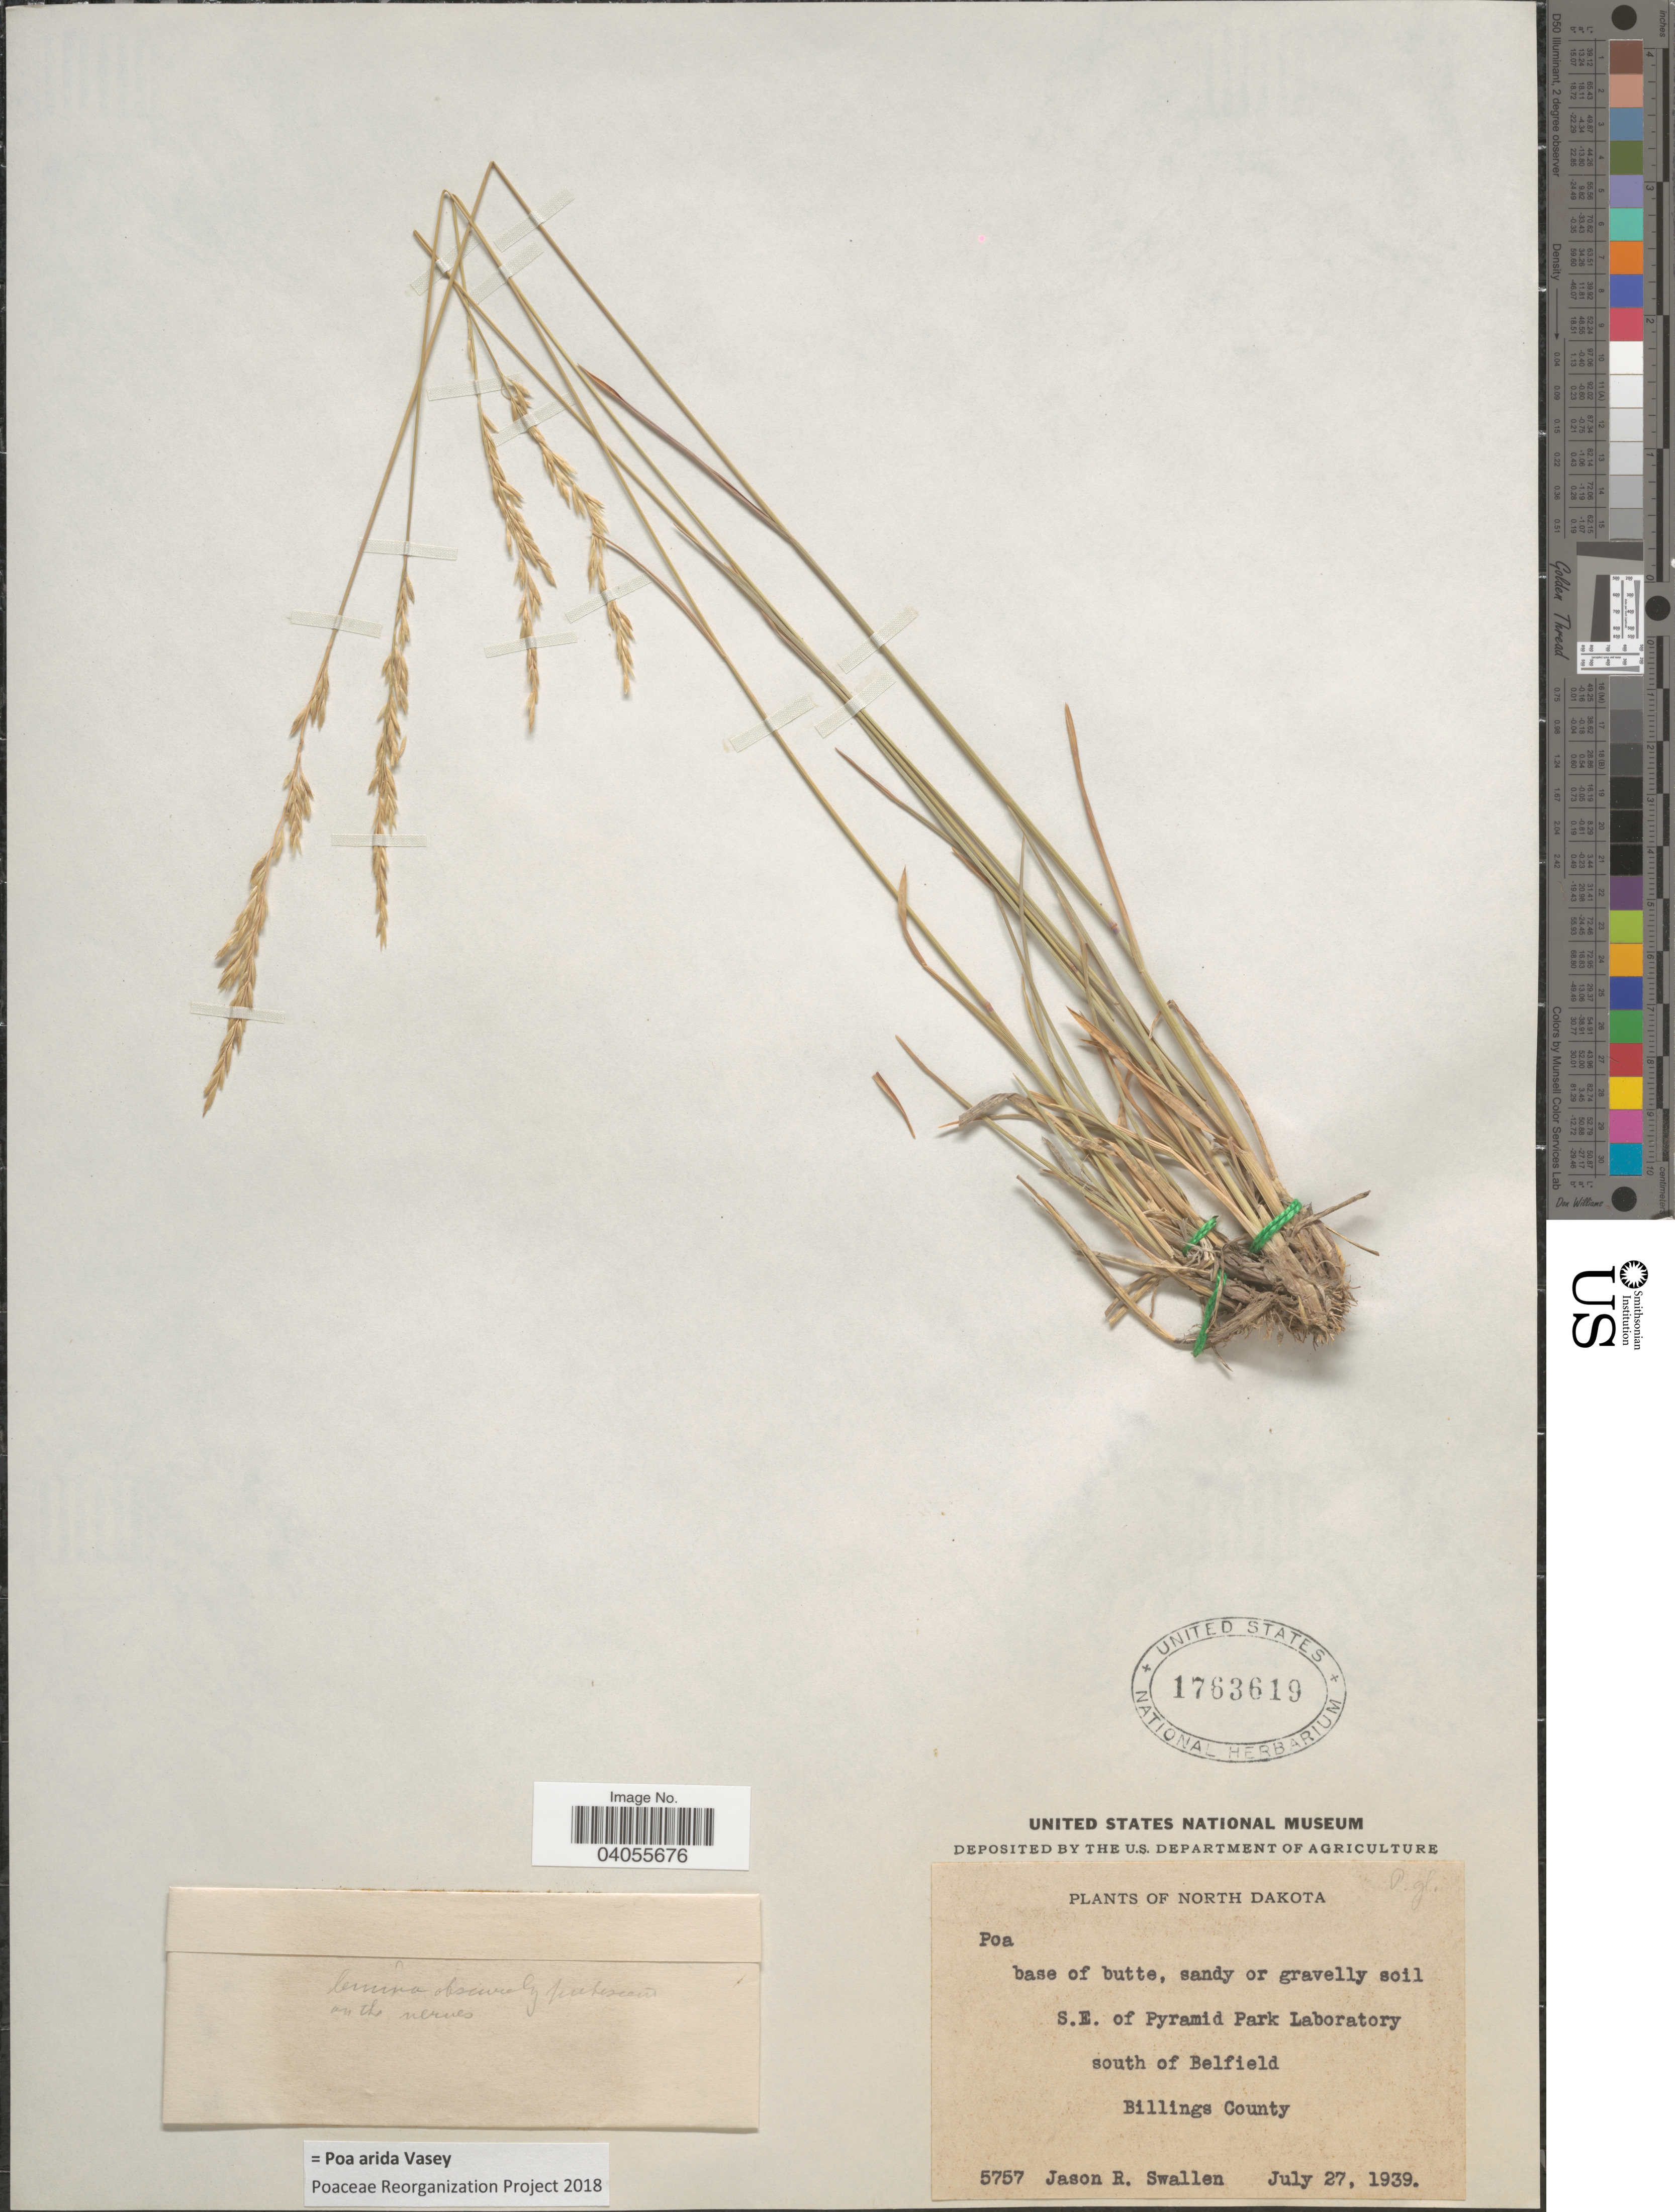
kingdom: Plantae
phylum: Tracheophyta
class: Liliopsida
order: Poales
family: Poaceae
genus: Poa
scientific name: Poa arida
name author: Vasey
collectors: J. R. Swallen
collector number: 5757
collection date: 1939-07-27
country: United States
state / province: North Dakota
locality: S.E. of Pyramid Park Laboratory. South of Belfield. Billings County.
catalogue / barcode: US 1763619